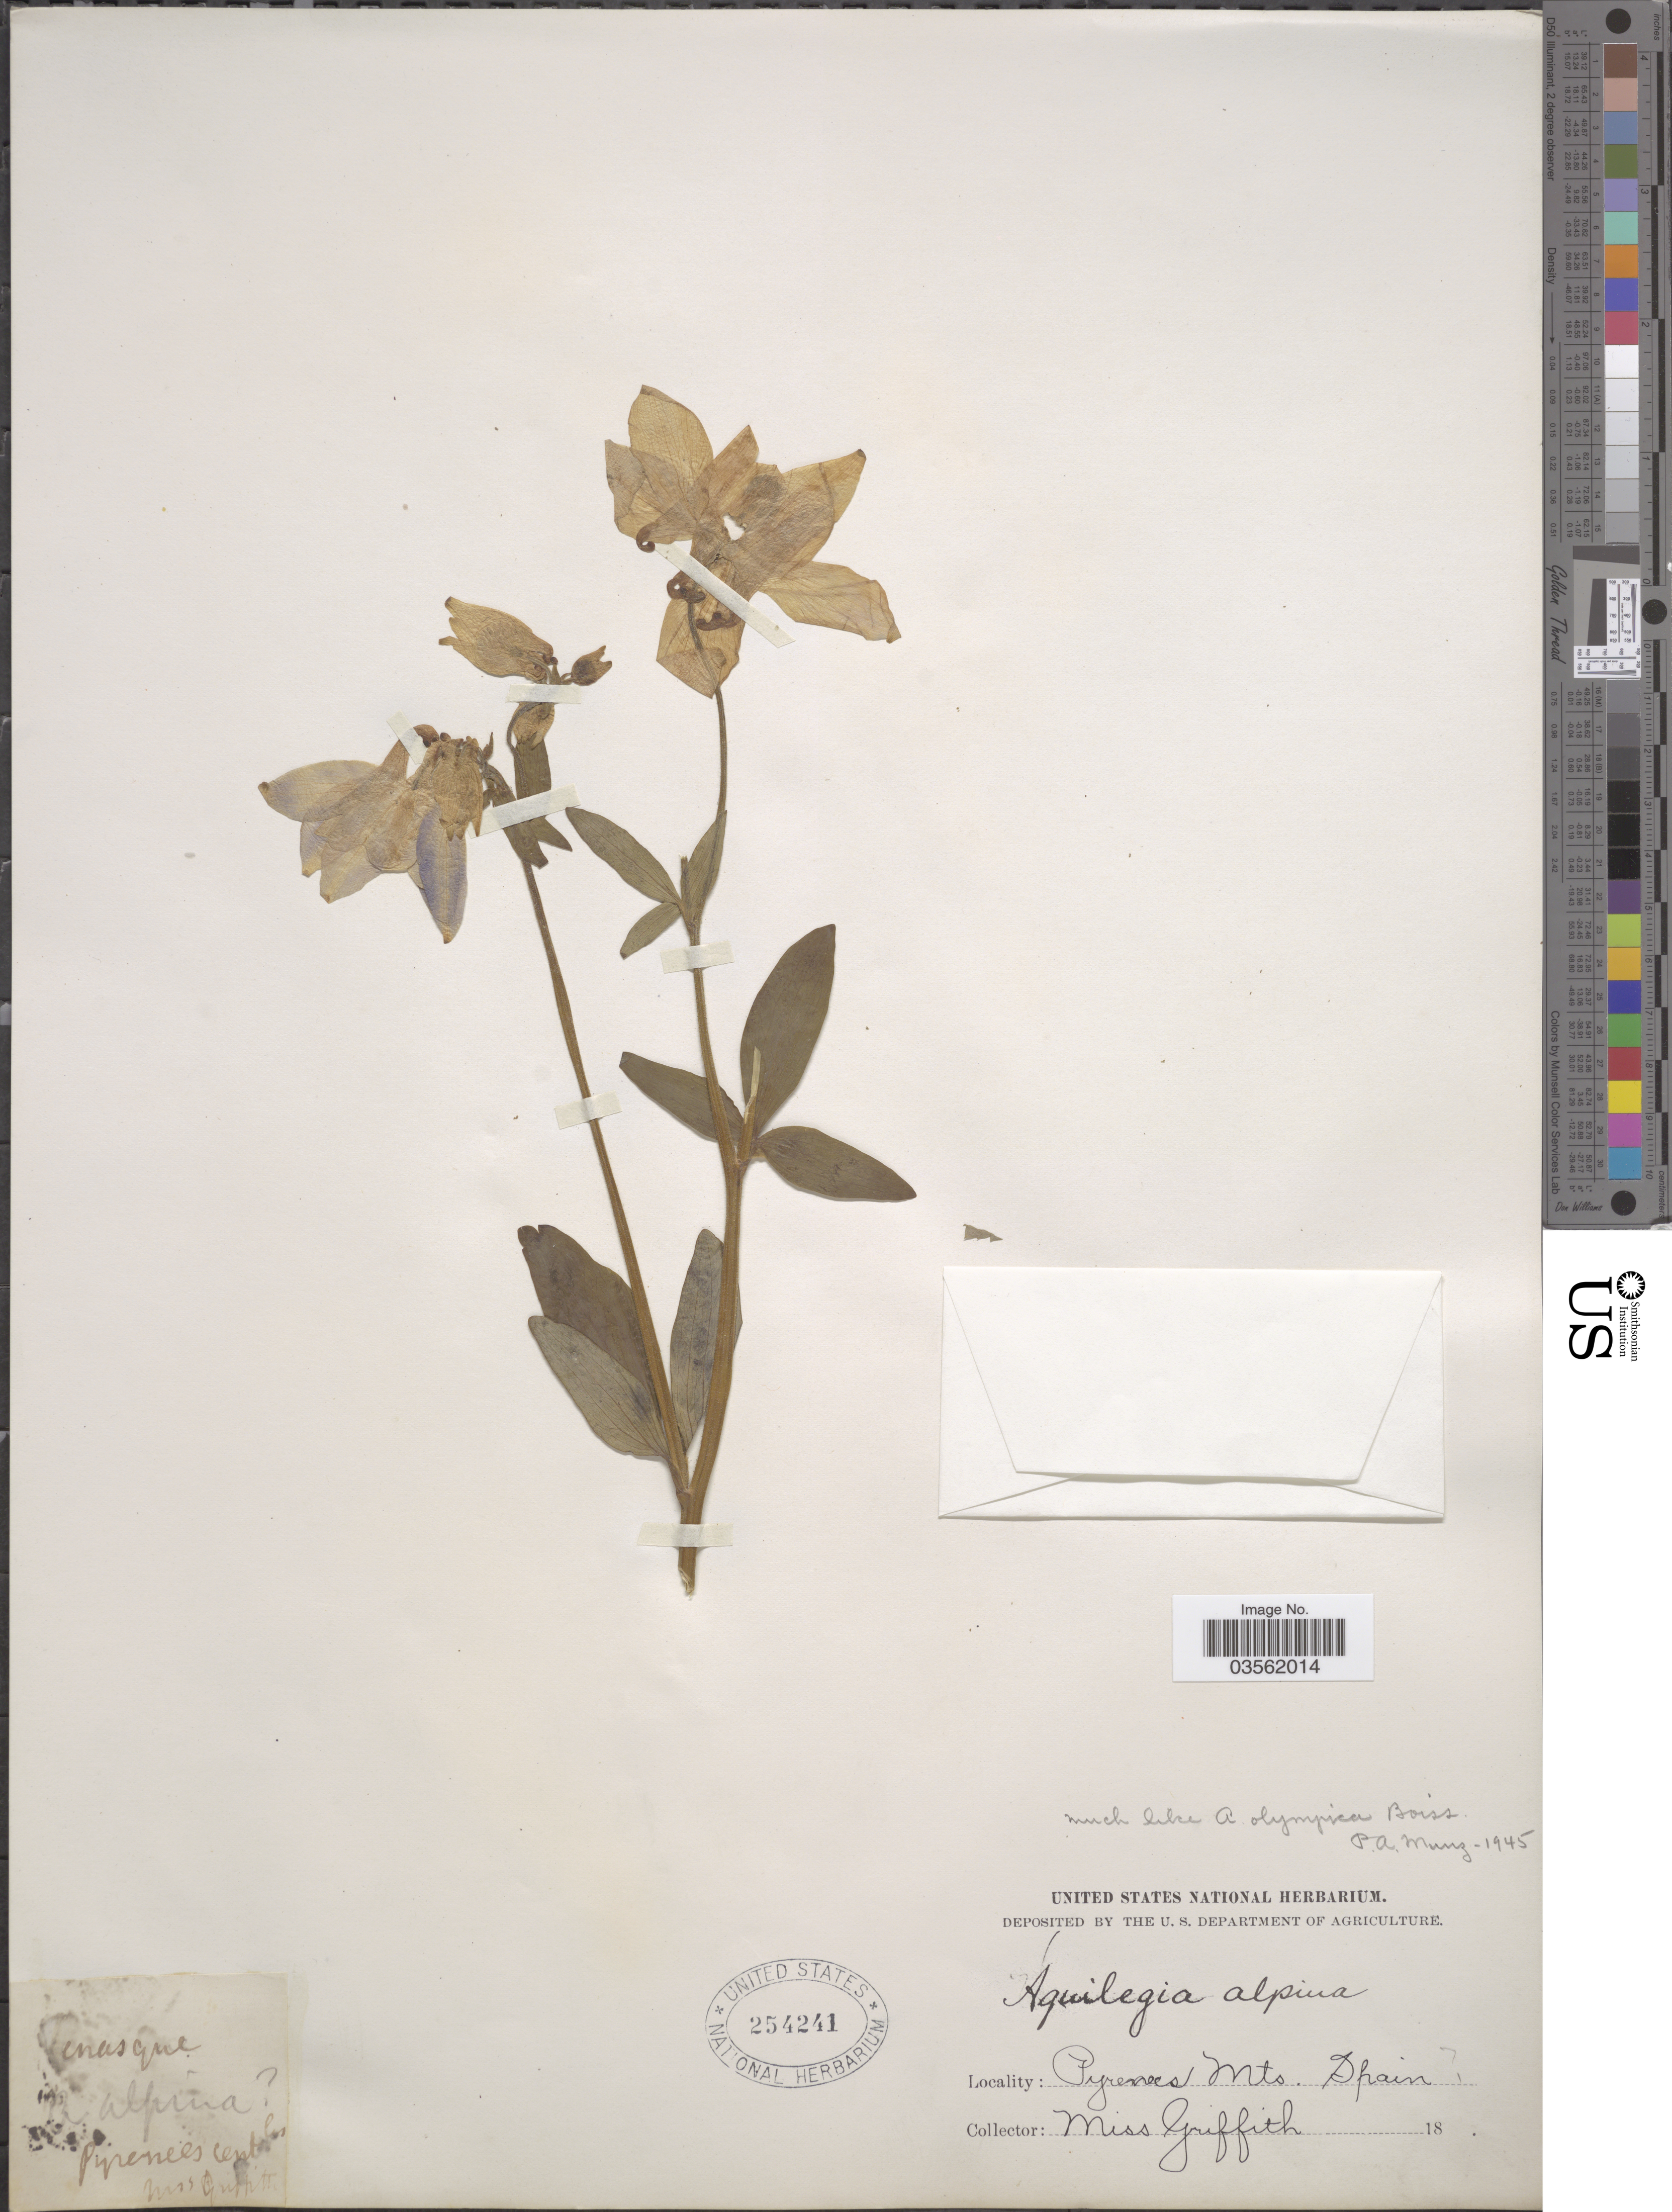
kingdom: Plantae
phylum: Tracheophyta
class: Magnoliopsida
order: Ranunculales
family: Ranunculaceae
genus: Aquilegia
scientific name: Aquilegia olympica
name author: Boiss.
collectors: -. Griffith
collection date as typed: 18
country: Spain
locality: Pyrenees cent les. Pyrenees Mts.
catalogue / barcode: US 254241